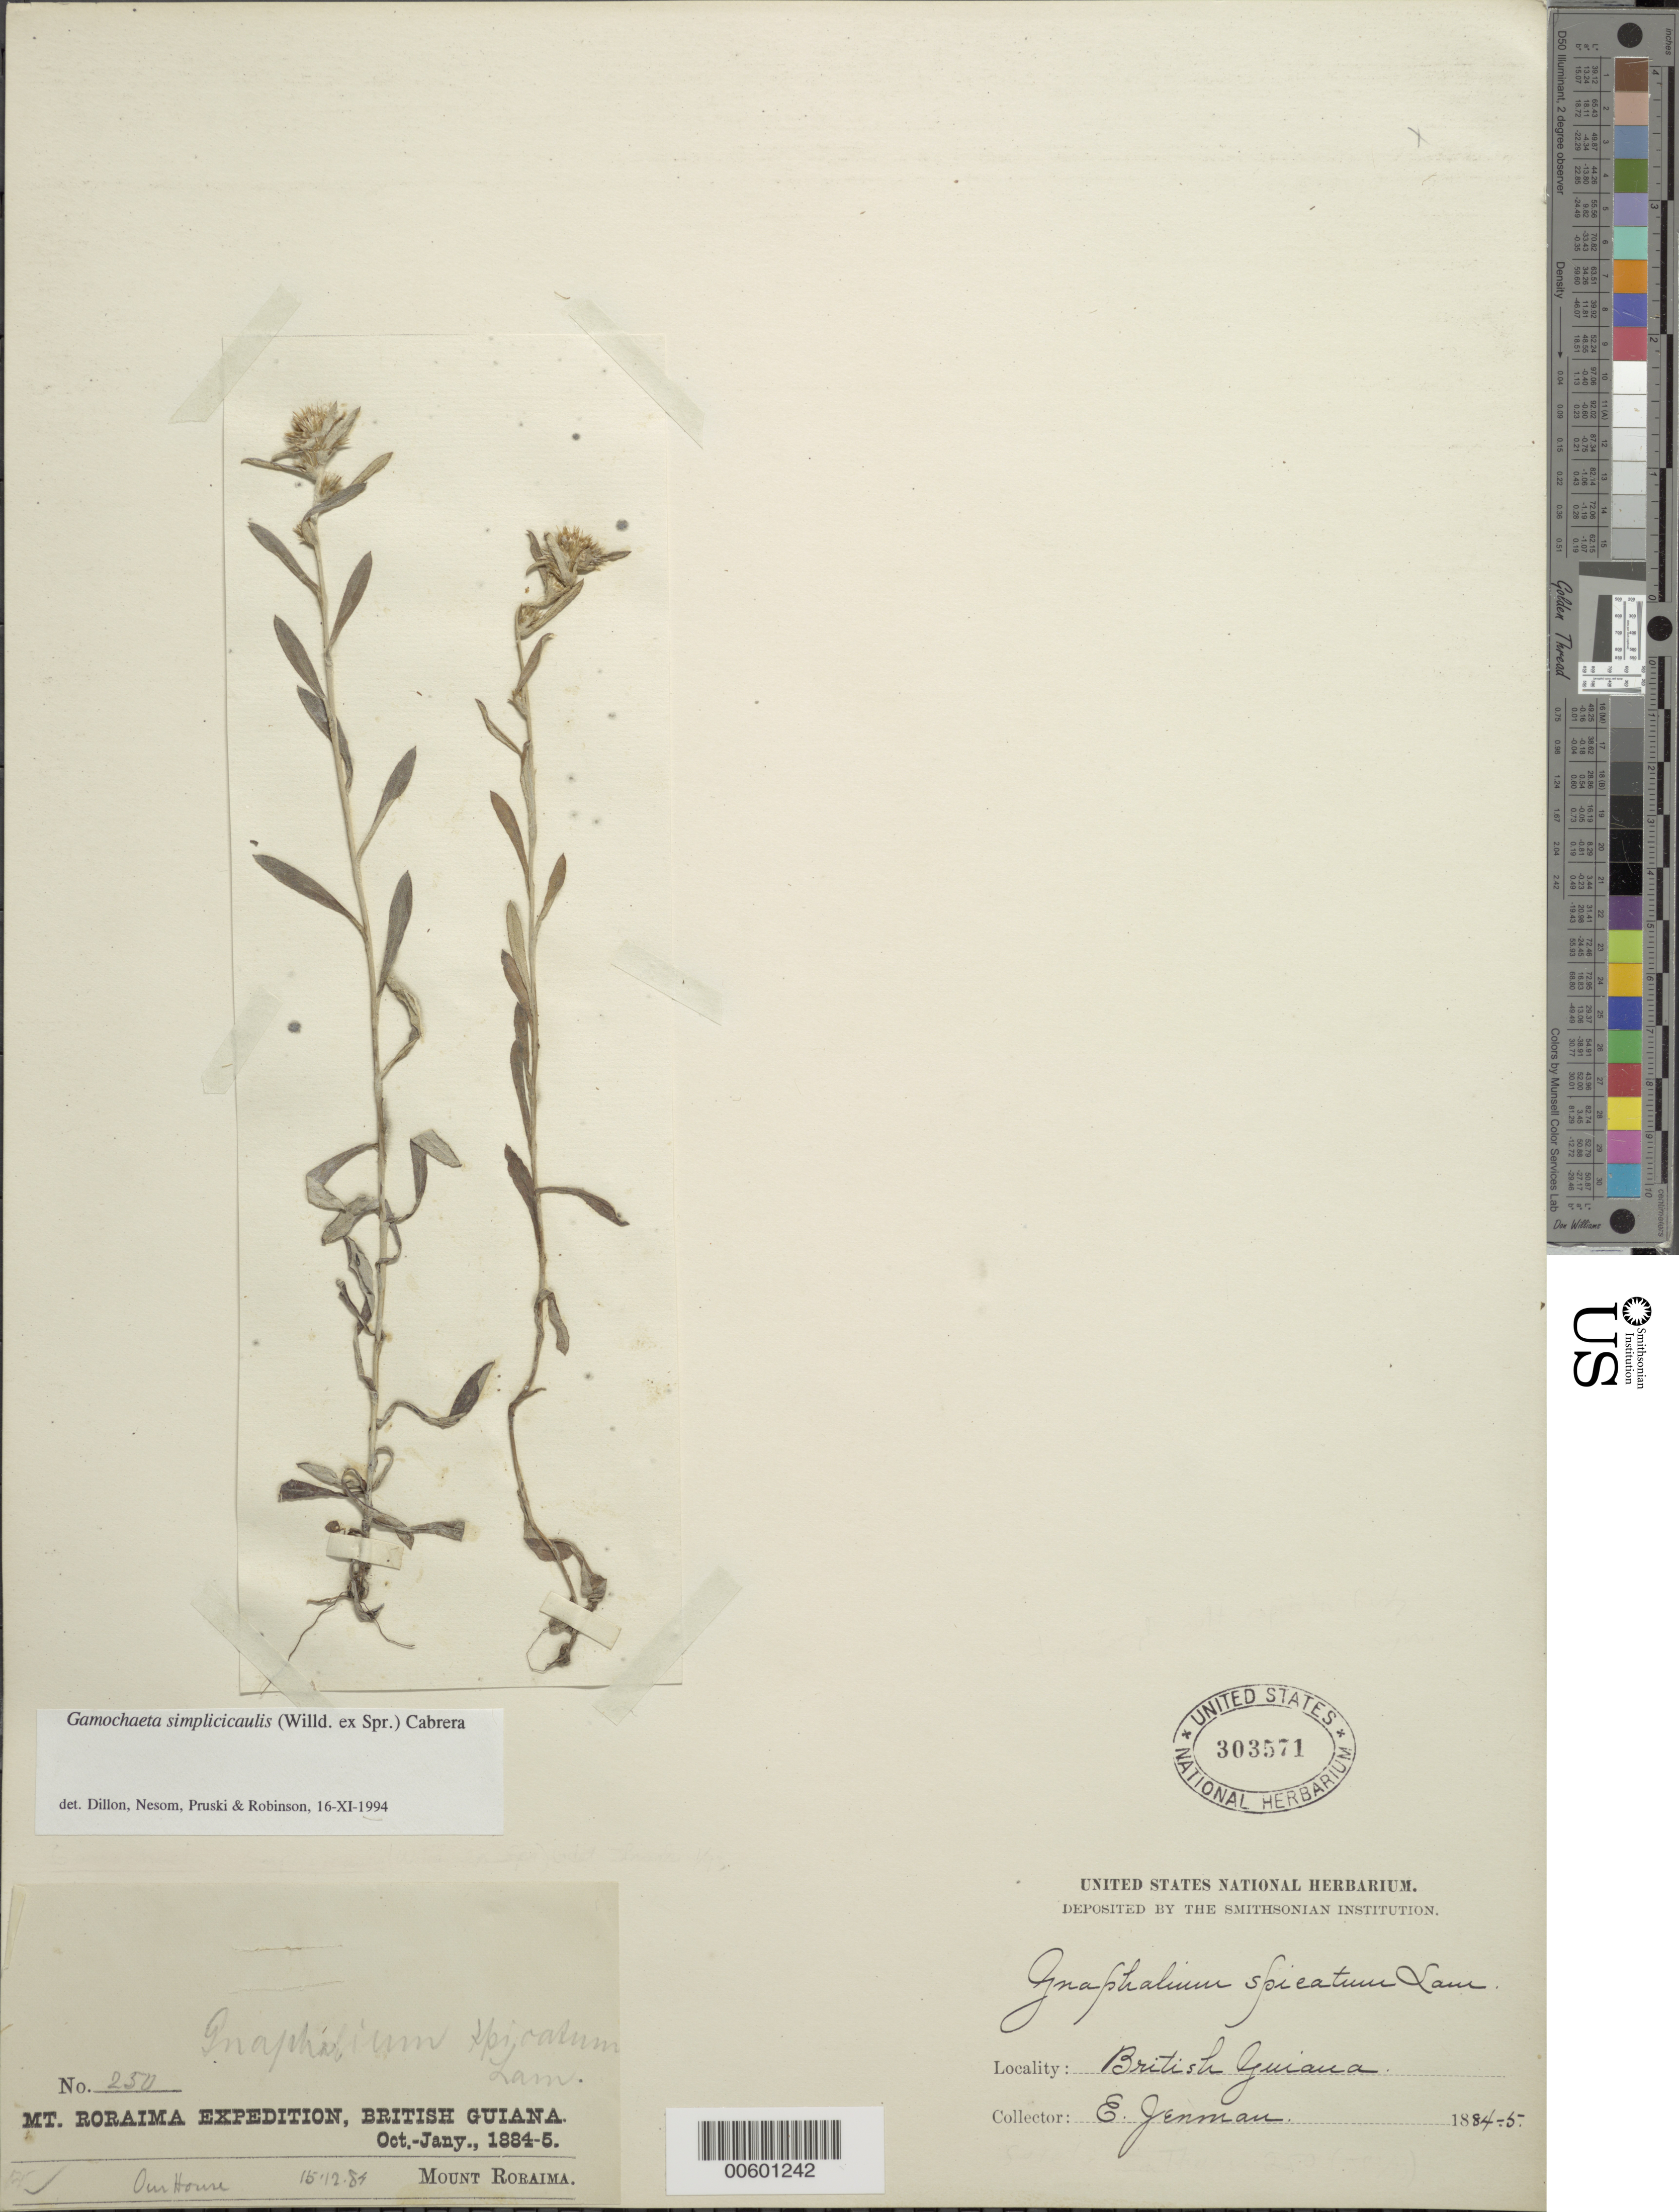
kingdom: Plantae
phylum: Tracheophyta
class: Magnoliopsida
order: Asterales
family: Asteraceae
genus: Gamochaeta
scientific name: Gamochaeta simplicicaulis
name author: (Willd. ex Spreng.) Cabrera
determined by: Dillon, --; et al.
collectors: G. S. Jenman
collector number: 250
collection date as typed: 15 December 1884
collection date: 1884-12-15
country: Guyana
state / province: Cuyuni-Mazaruni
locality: Mt. Roraima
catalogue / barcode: US 303571